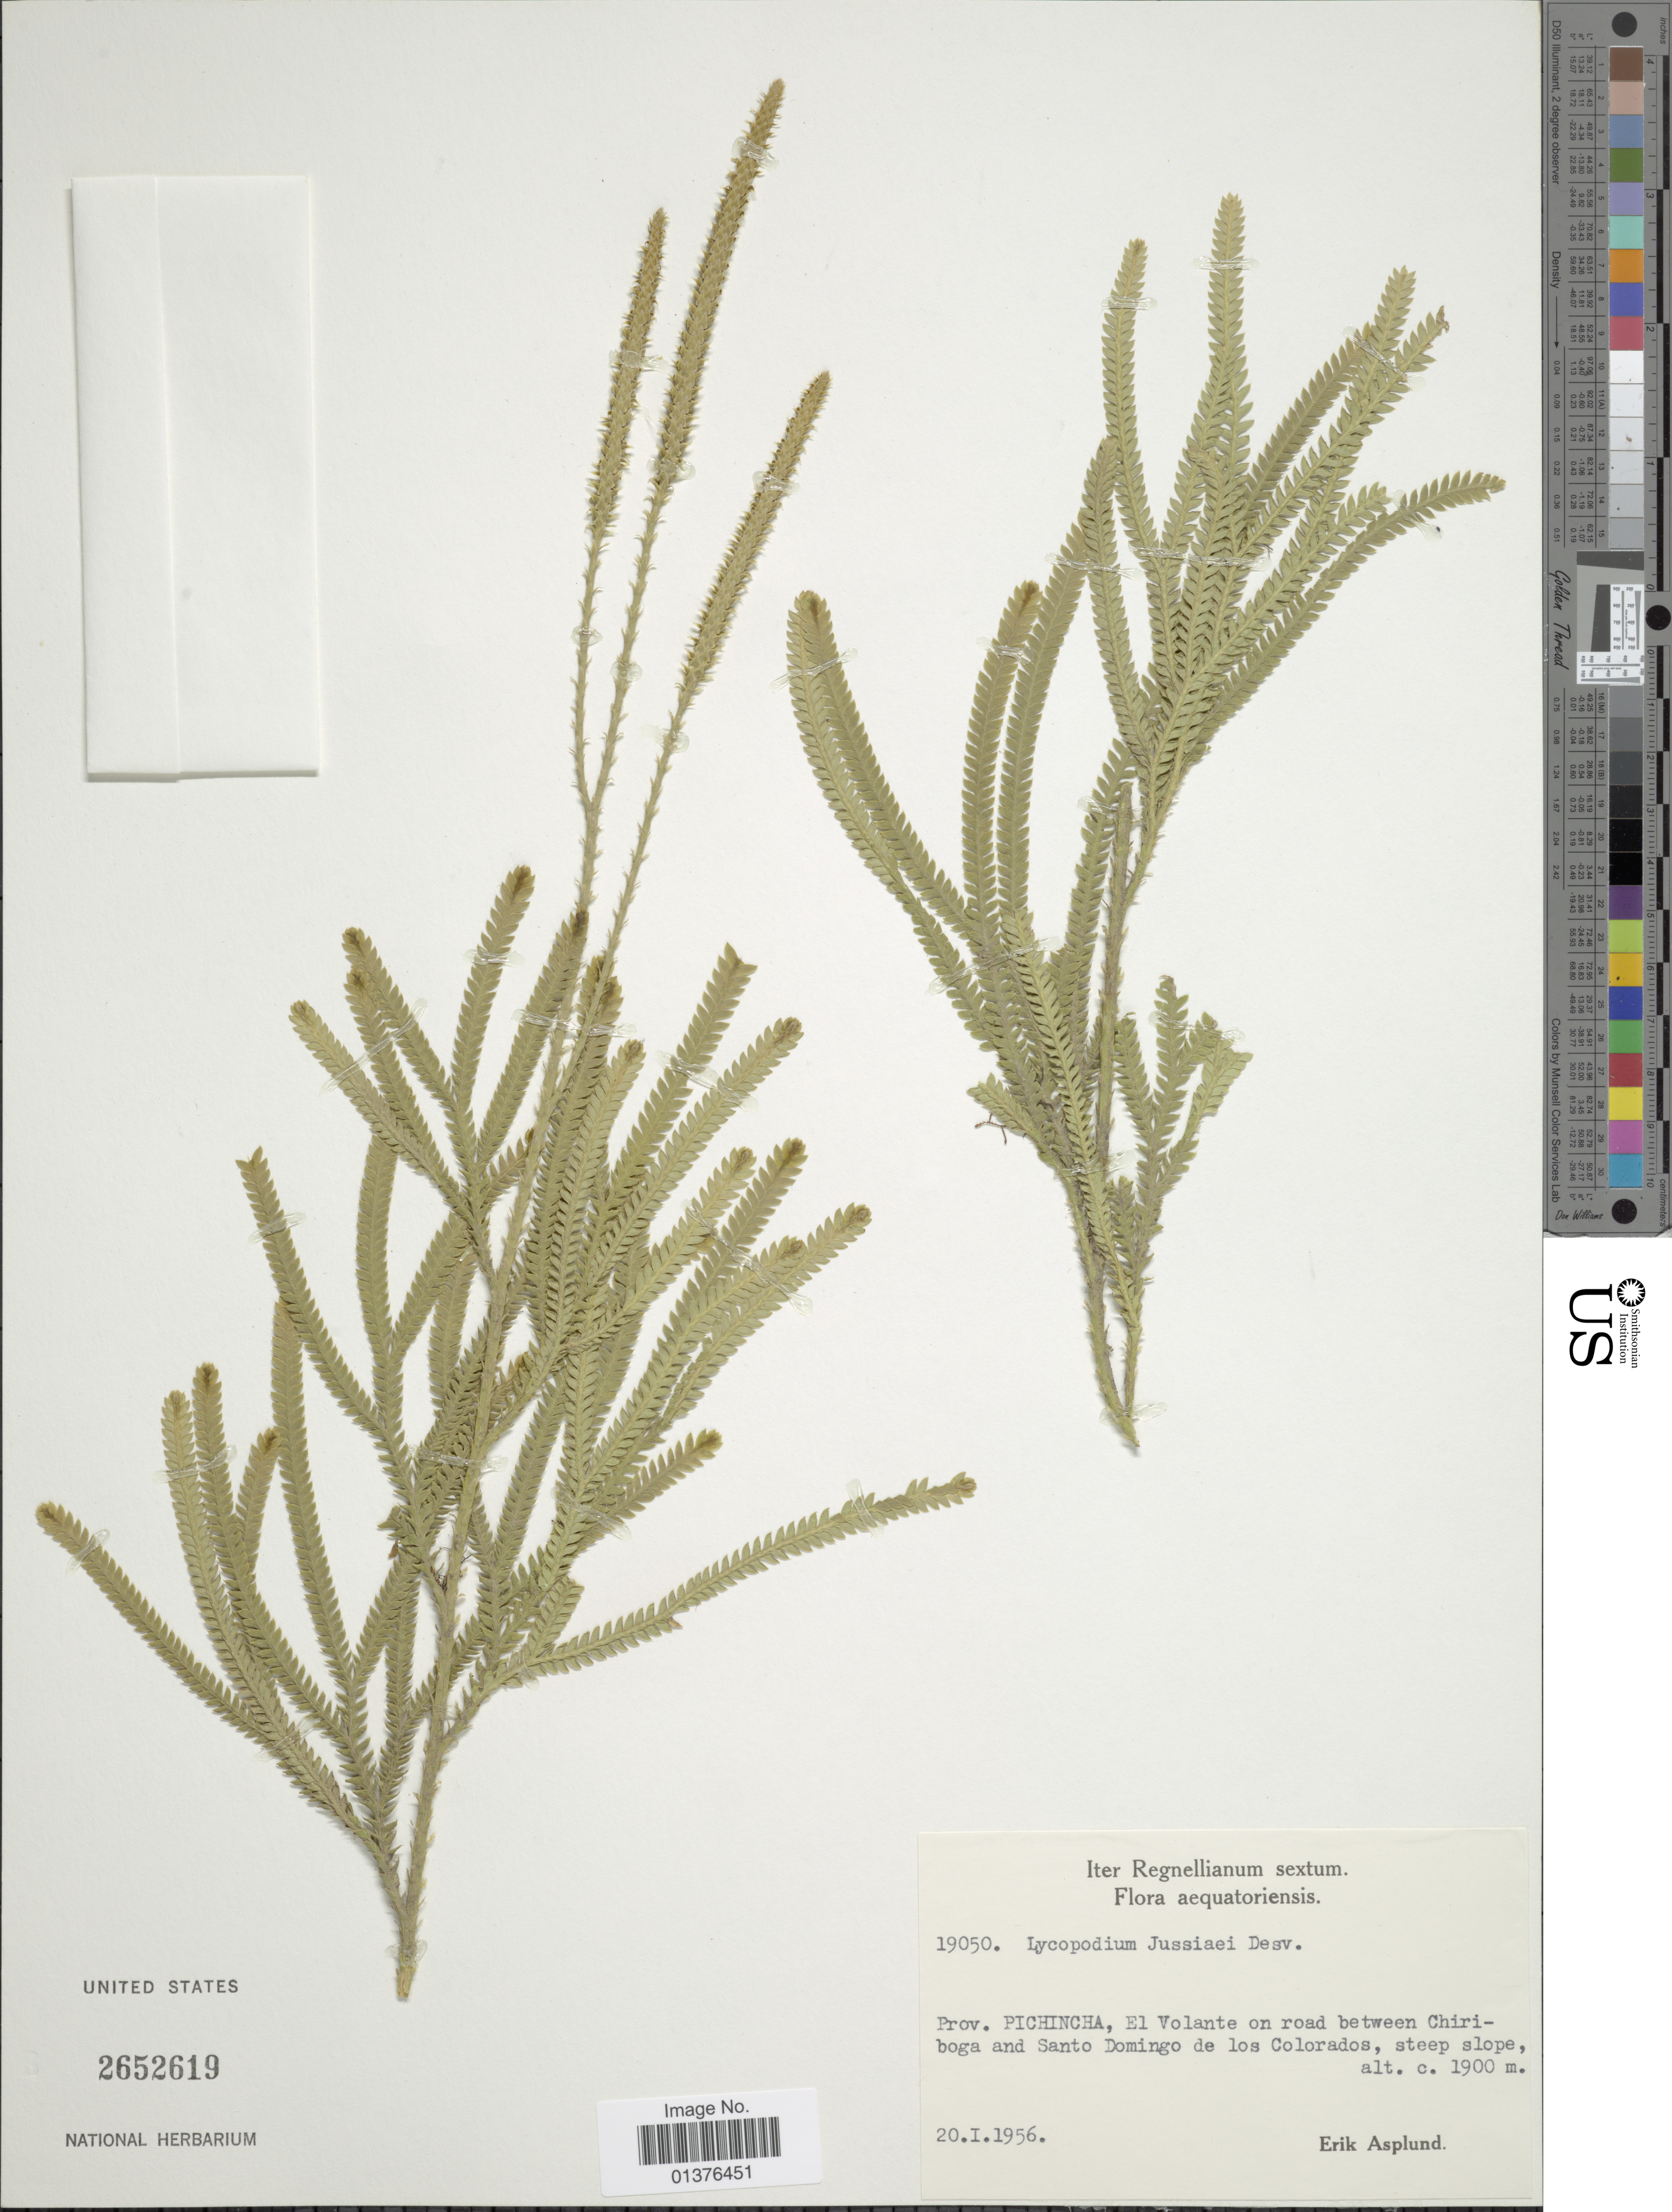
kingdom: Plantae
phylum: Tracheophyta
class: Lycopodiopsida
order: Lycopodiales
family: Lycopodiaceae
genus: Diphasium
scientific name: Diphasium jussiaei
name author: (Desv.) C. Presl ex Rothm.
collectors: E. Asplund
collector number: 19050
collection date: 1956-01-20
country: Ecuador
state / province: Pichincha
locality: El Volante on road between Chiriboga and Santo Domingo de los Colorados, steep slope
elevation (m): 1900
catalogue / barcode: US 2652619